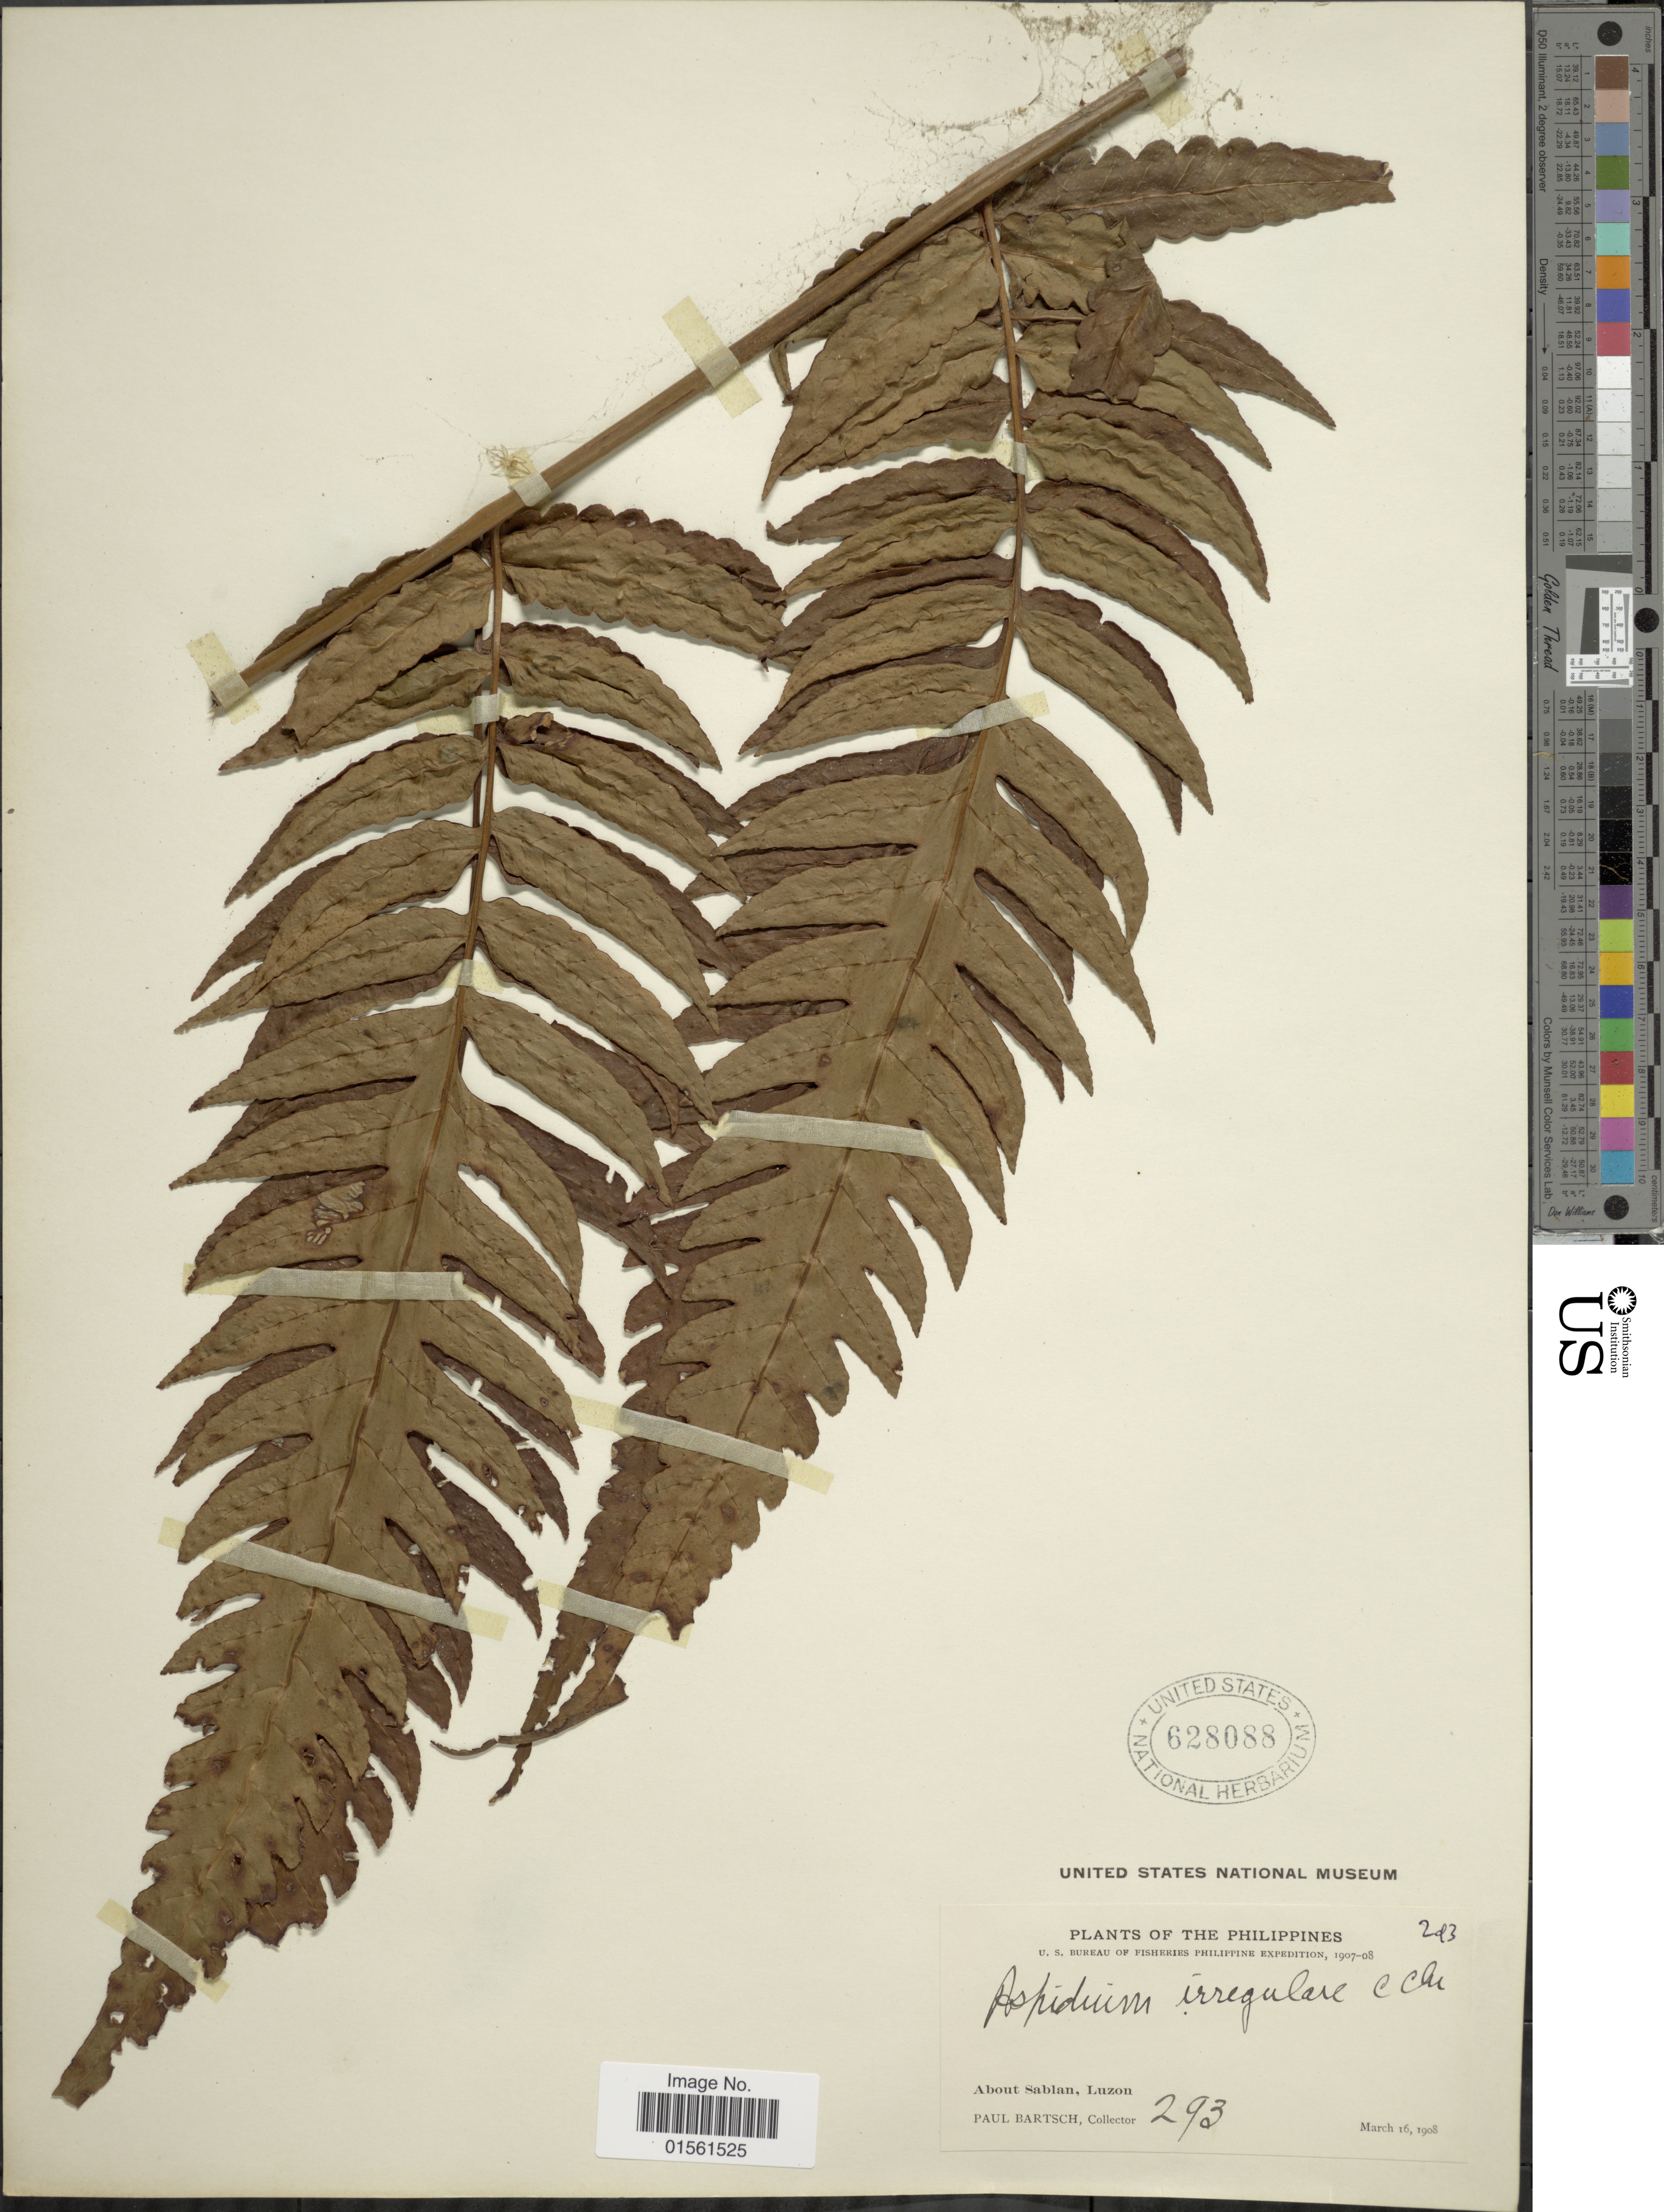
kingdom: Plantae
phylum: Tracheophyta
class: Polypodiopsida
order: Polypodiales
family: Dryopteridaceae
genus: Pleocnemia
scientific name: Pleocnemia brongniartii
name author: (Bory) Holttum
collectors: P. Bartsch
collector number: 293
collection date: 1908-03-16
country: Philippines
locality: Philippines, about Sablan, Luzon.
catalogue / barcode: US 628088